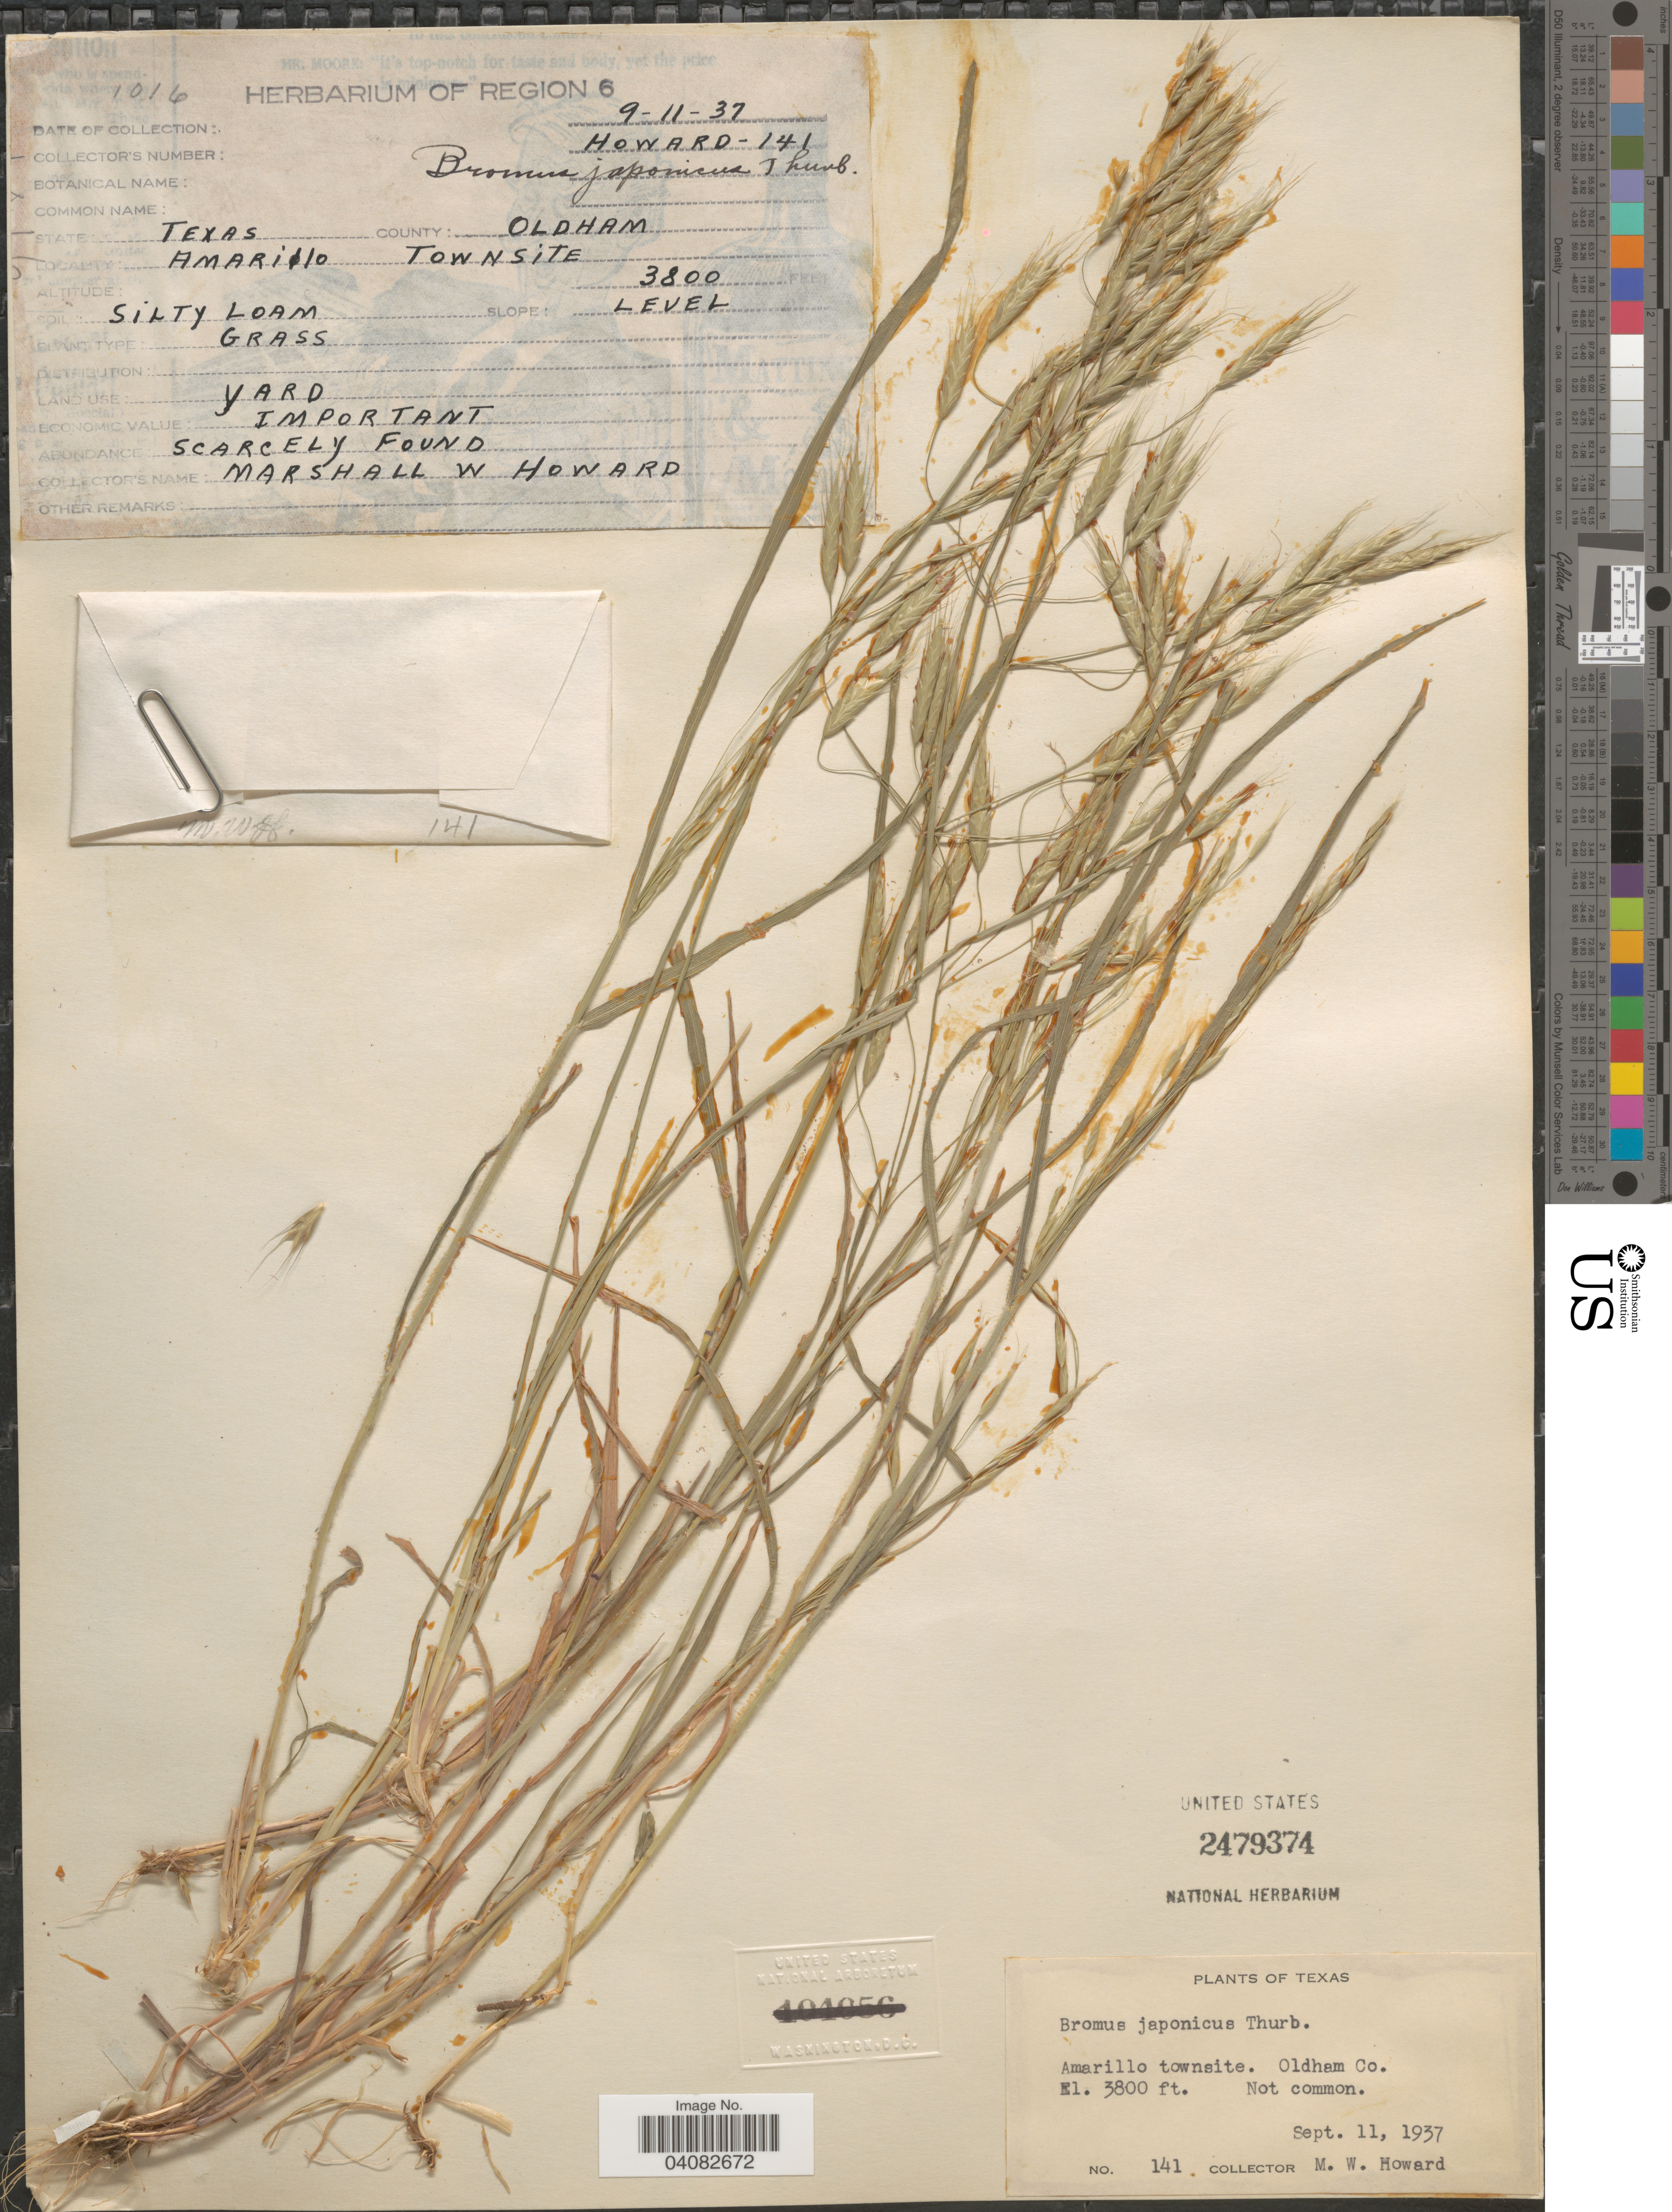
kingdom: Plantae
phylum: Tracheophyta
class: Liliopsida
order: Poales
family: Poaceae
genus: Bromus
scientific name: Bromus japonicus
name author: Houtt.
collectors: M. Howard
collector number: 141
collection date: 1937-09-11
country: United States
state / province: Texas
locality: Amarillo townsite. Oldham Co.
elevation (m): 1158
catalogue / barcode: US 2479374